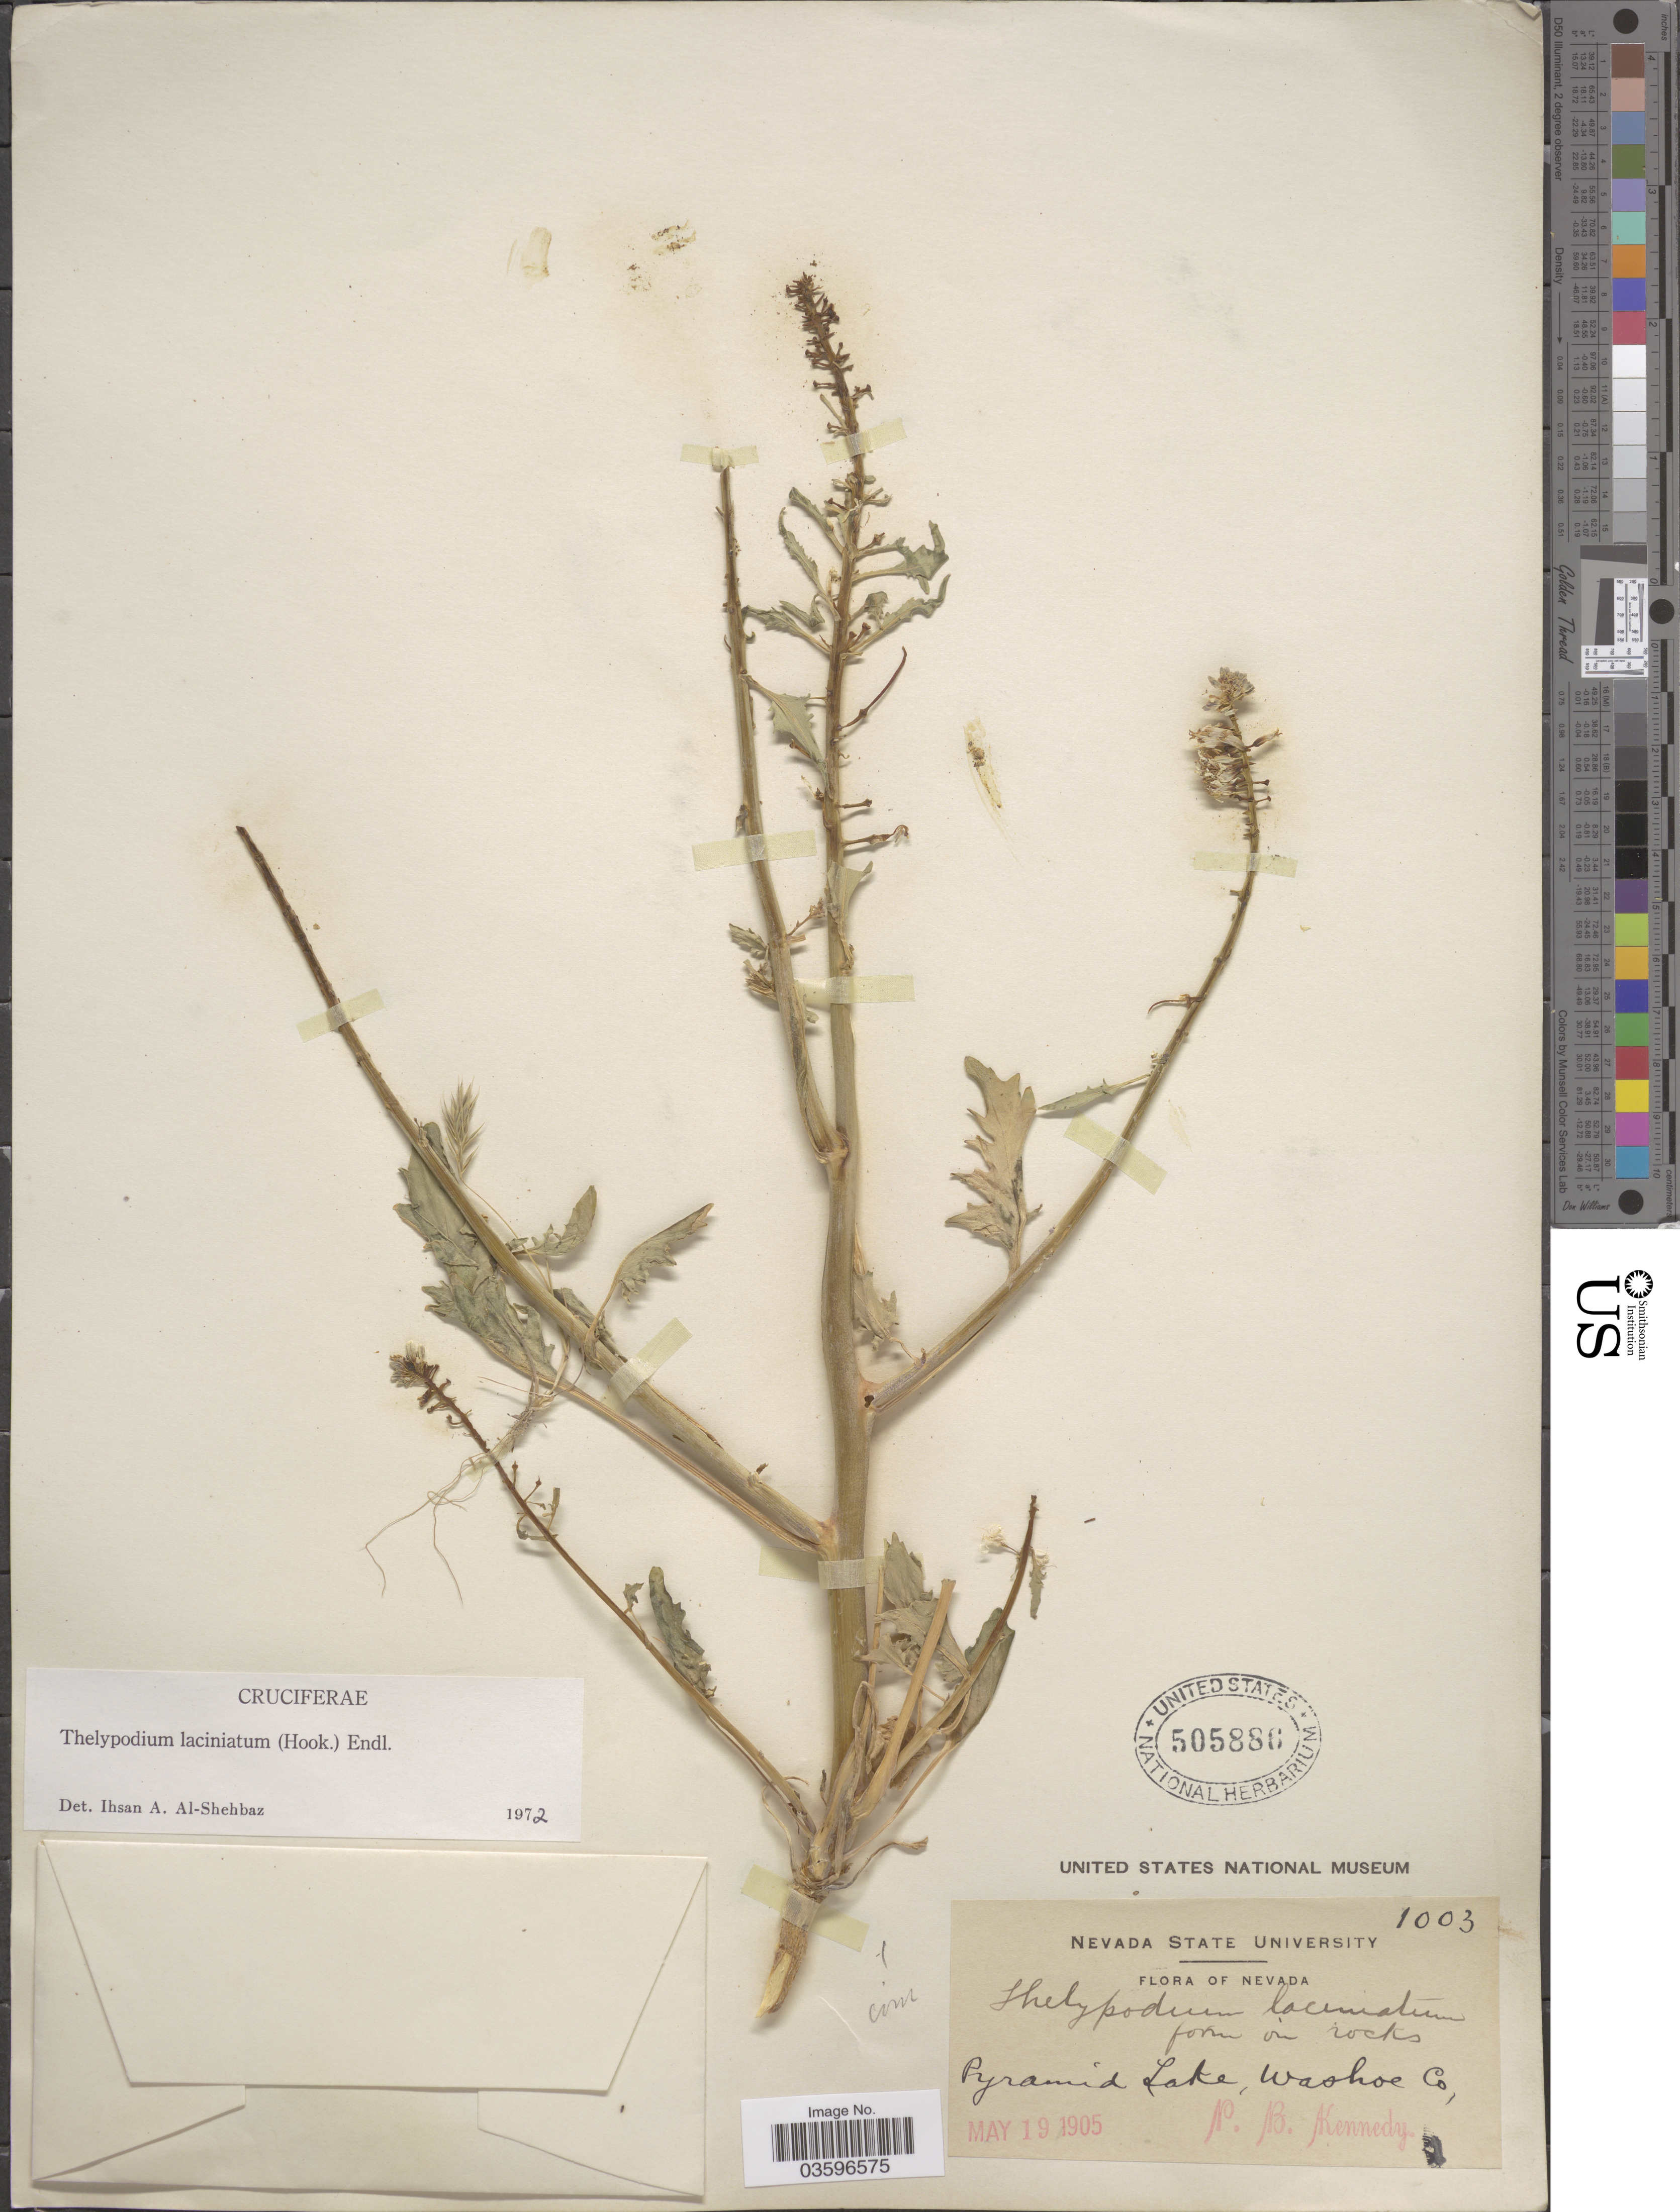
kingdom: Plantae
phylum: Tracheophyta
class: Magnoliopsida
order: Brassicales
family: Brassicaceae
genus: Thelypodium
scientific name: Thelypodium laciniatum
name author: (Hook.) Endl.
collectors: P. B. Kennedy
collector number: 1003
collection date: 1905-05-19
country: United States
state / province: Nevada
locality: Pyramid Lake, Washoe Co.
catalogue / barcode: US 505886